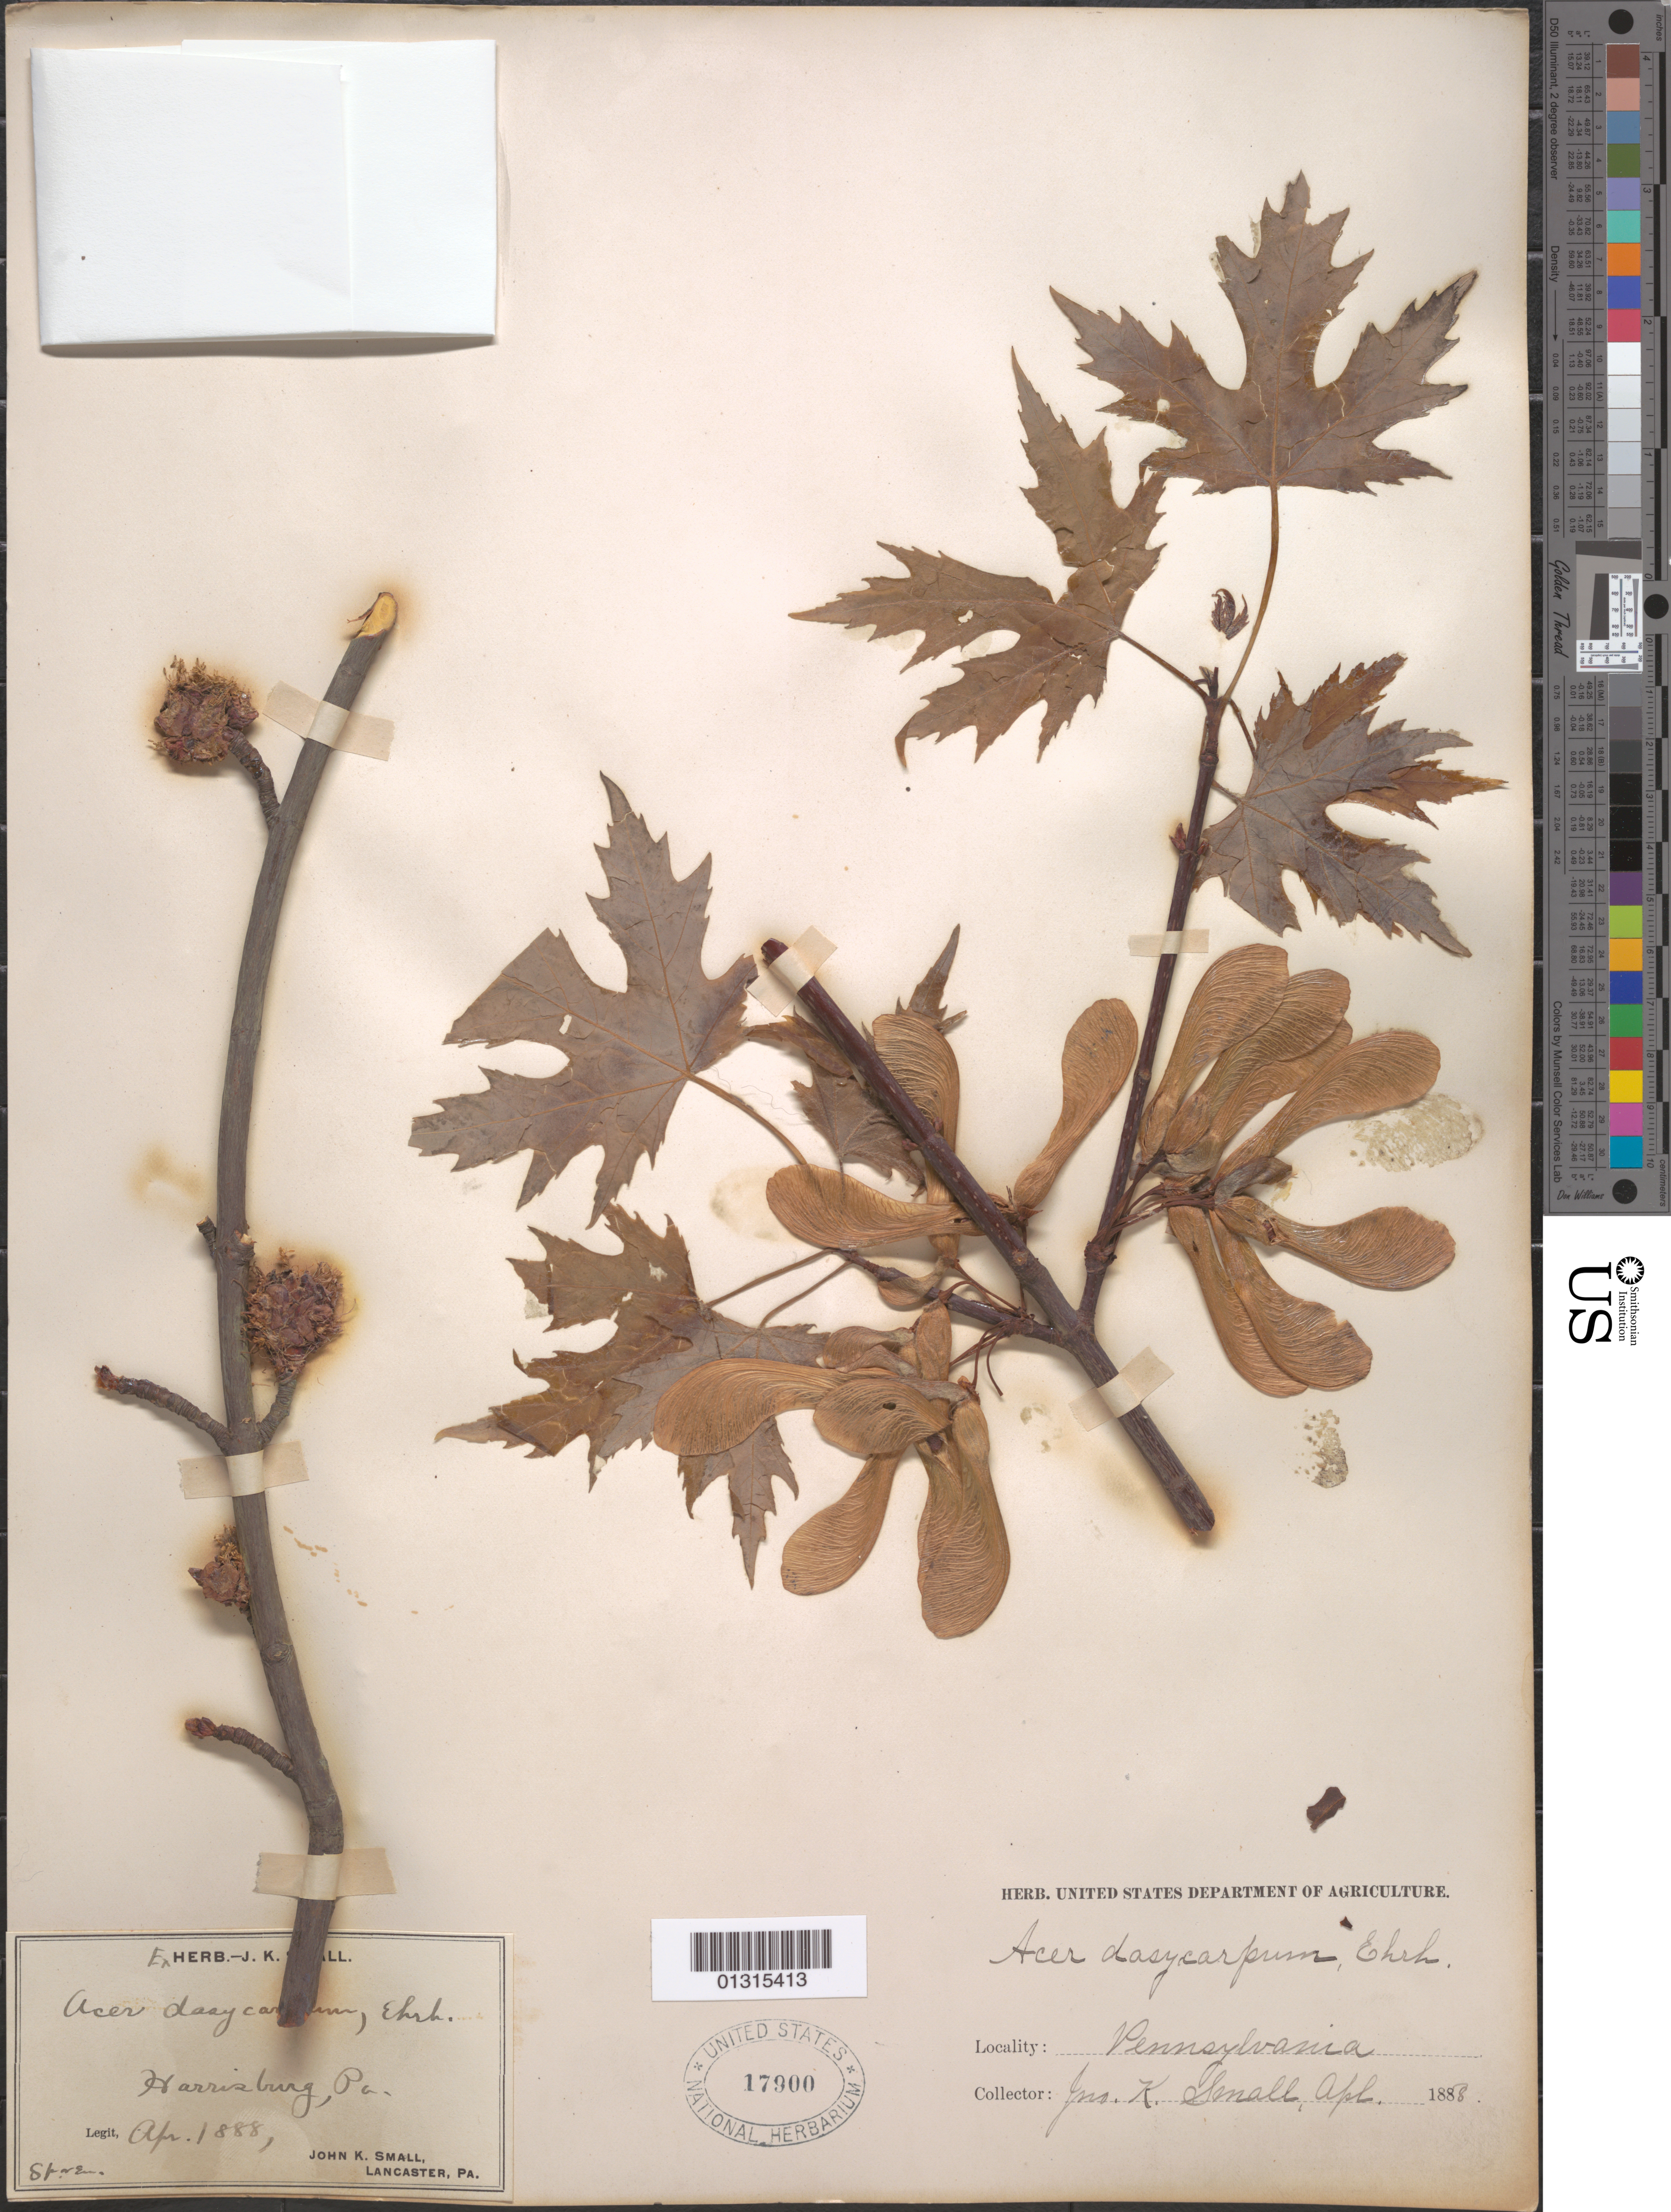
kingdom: Plantae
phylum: Tracheophyta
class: Magnoliopsida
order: Sapindales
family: Sapindaceae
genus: Acer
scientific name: Acer saccharinum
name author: L.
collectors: J. K. Small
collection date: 1888-04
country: United States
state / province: Pennsylvania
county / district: Dauphin County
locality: Harrisburg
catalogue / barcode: US 17900